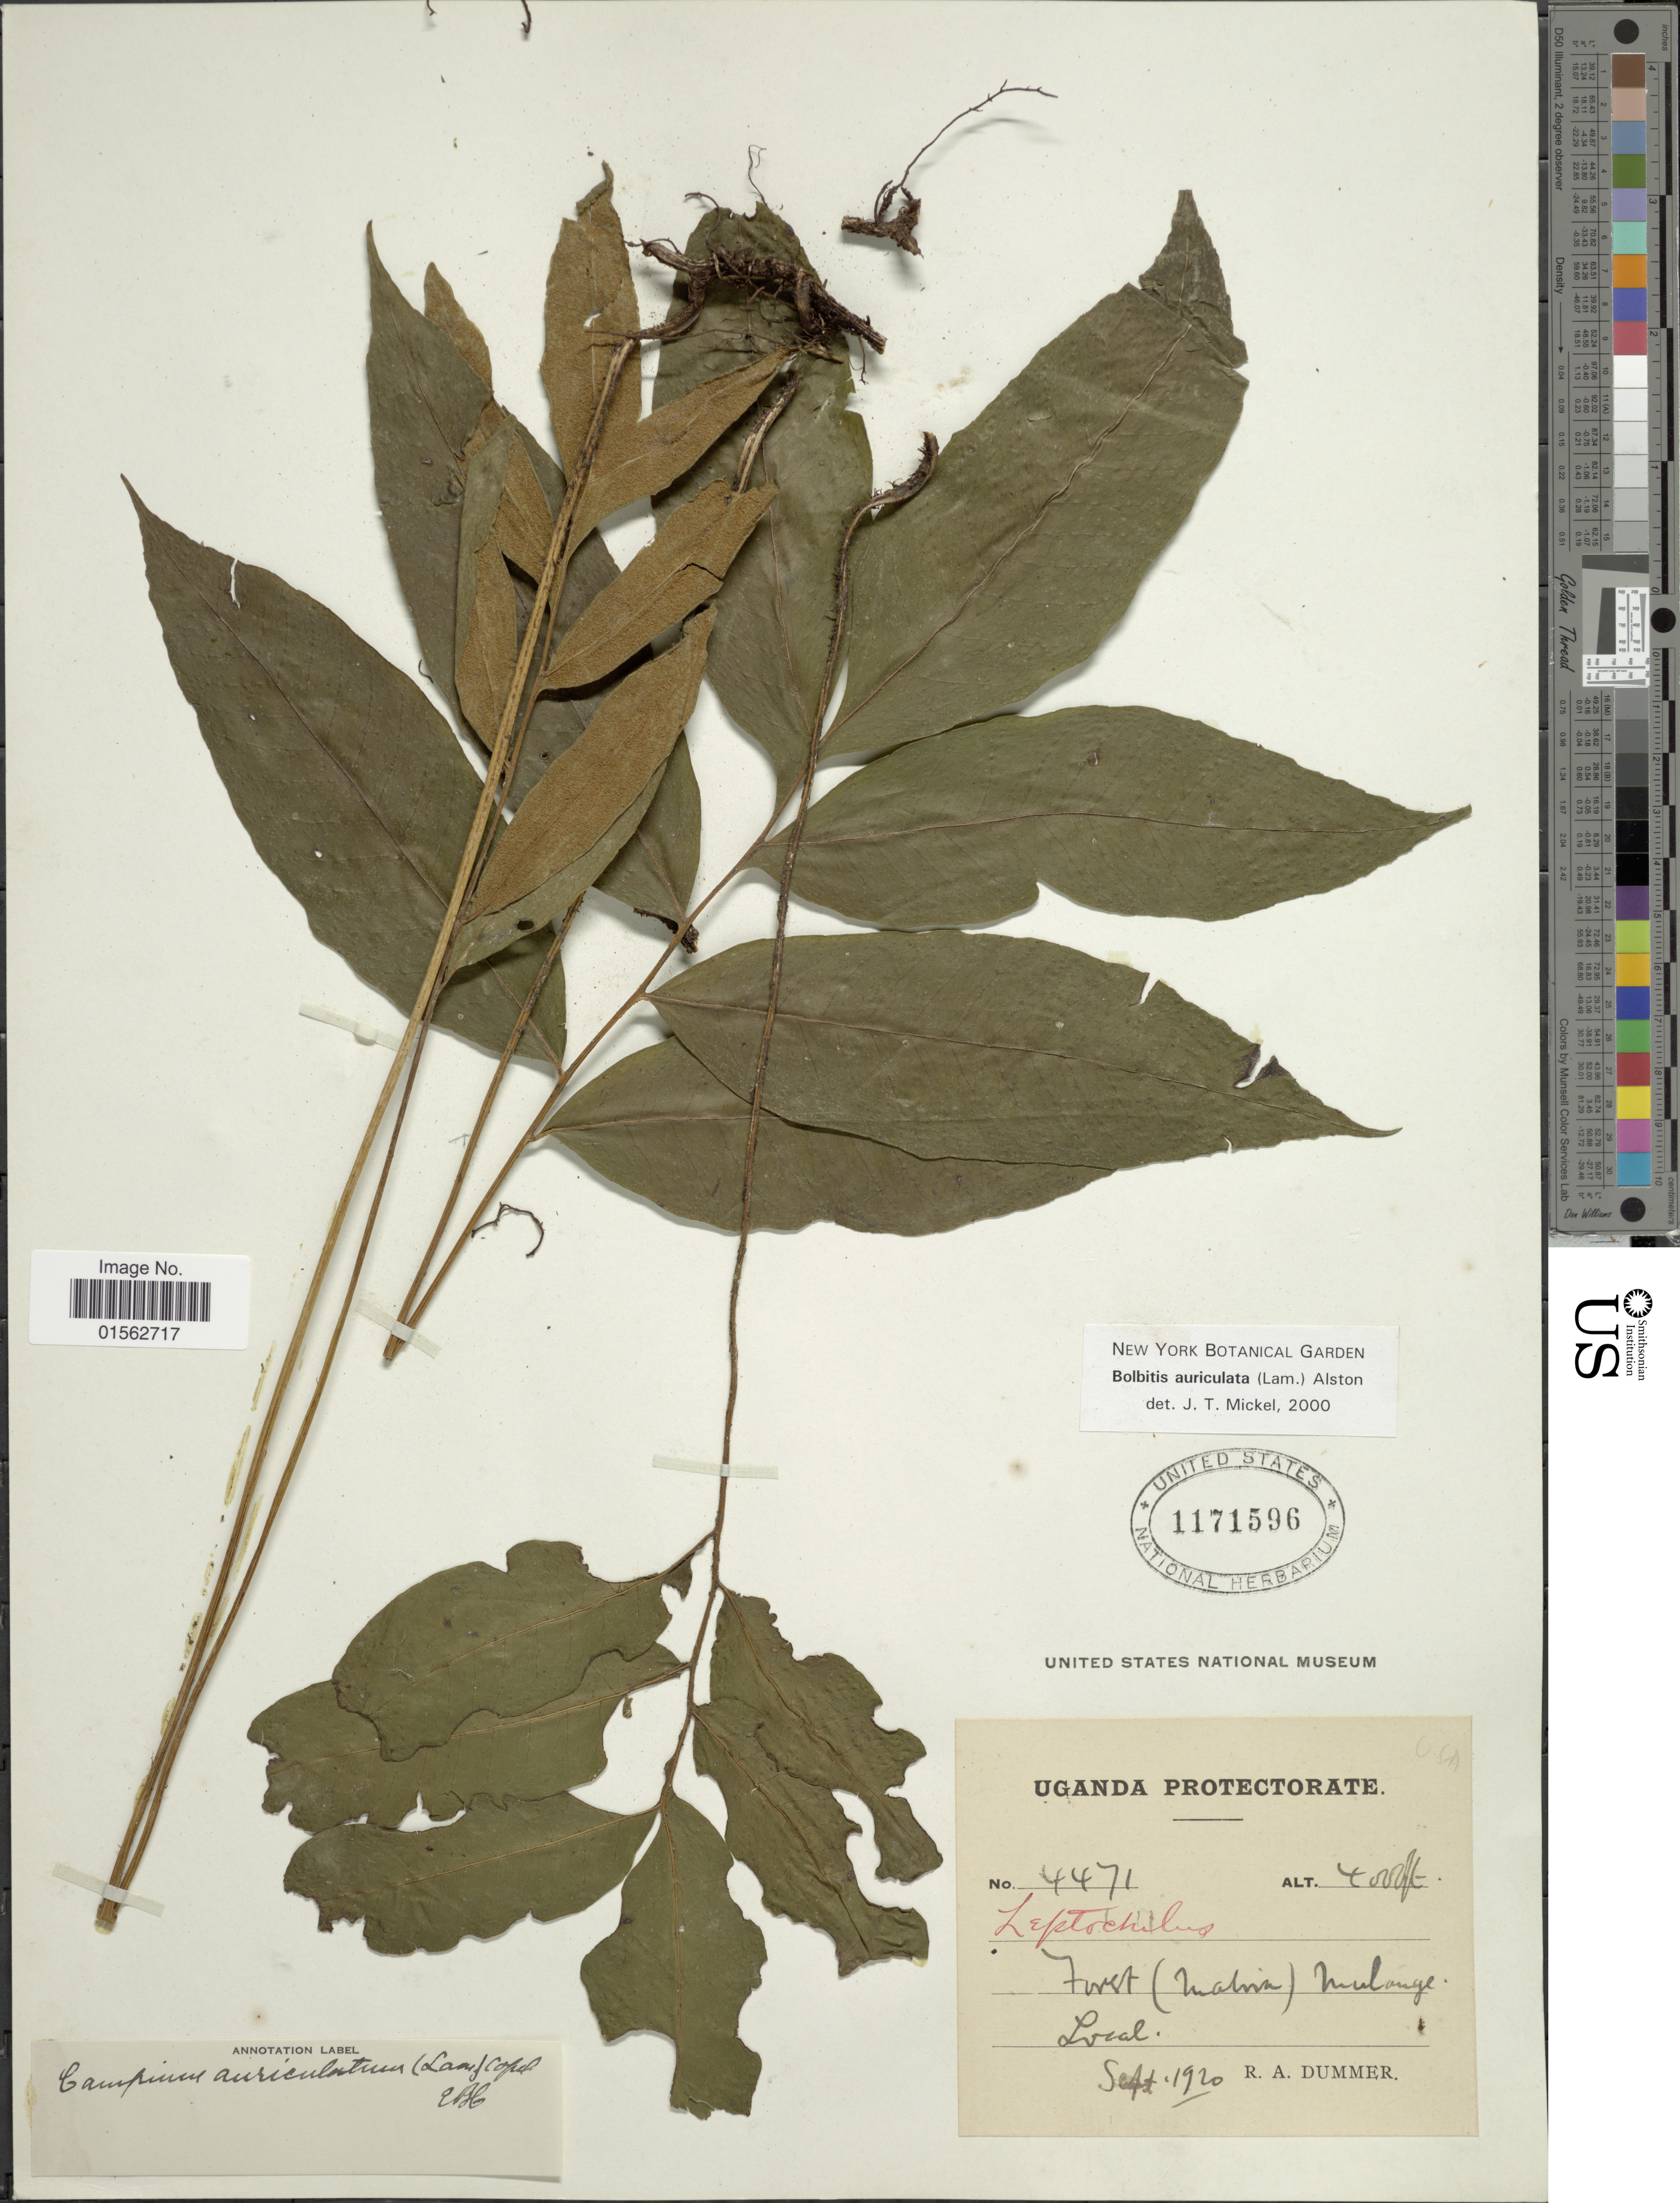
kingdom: Plantae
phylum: Tracheophyta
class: Polypodiopsida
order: Polypodiales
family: Dryopteridaceae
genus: Bolbitis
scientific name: Bolbitis auriculata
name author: (Lam.) Alston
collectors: R. Dümmer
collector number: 4471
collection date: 1920-09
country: Uganda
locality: Forest (Mabira) Mulange, Local.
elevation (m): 1219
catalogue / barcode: US 1171596